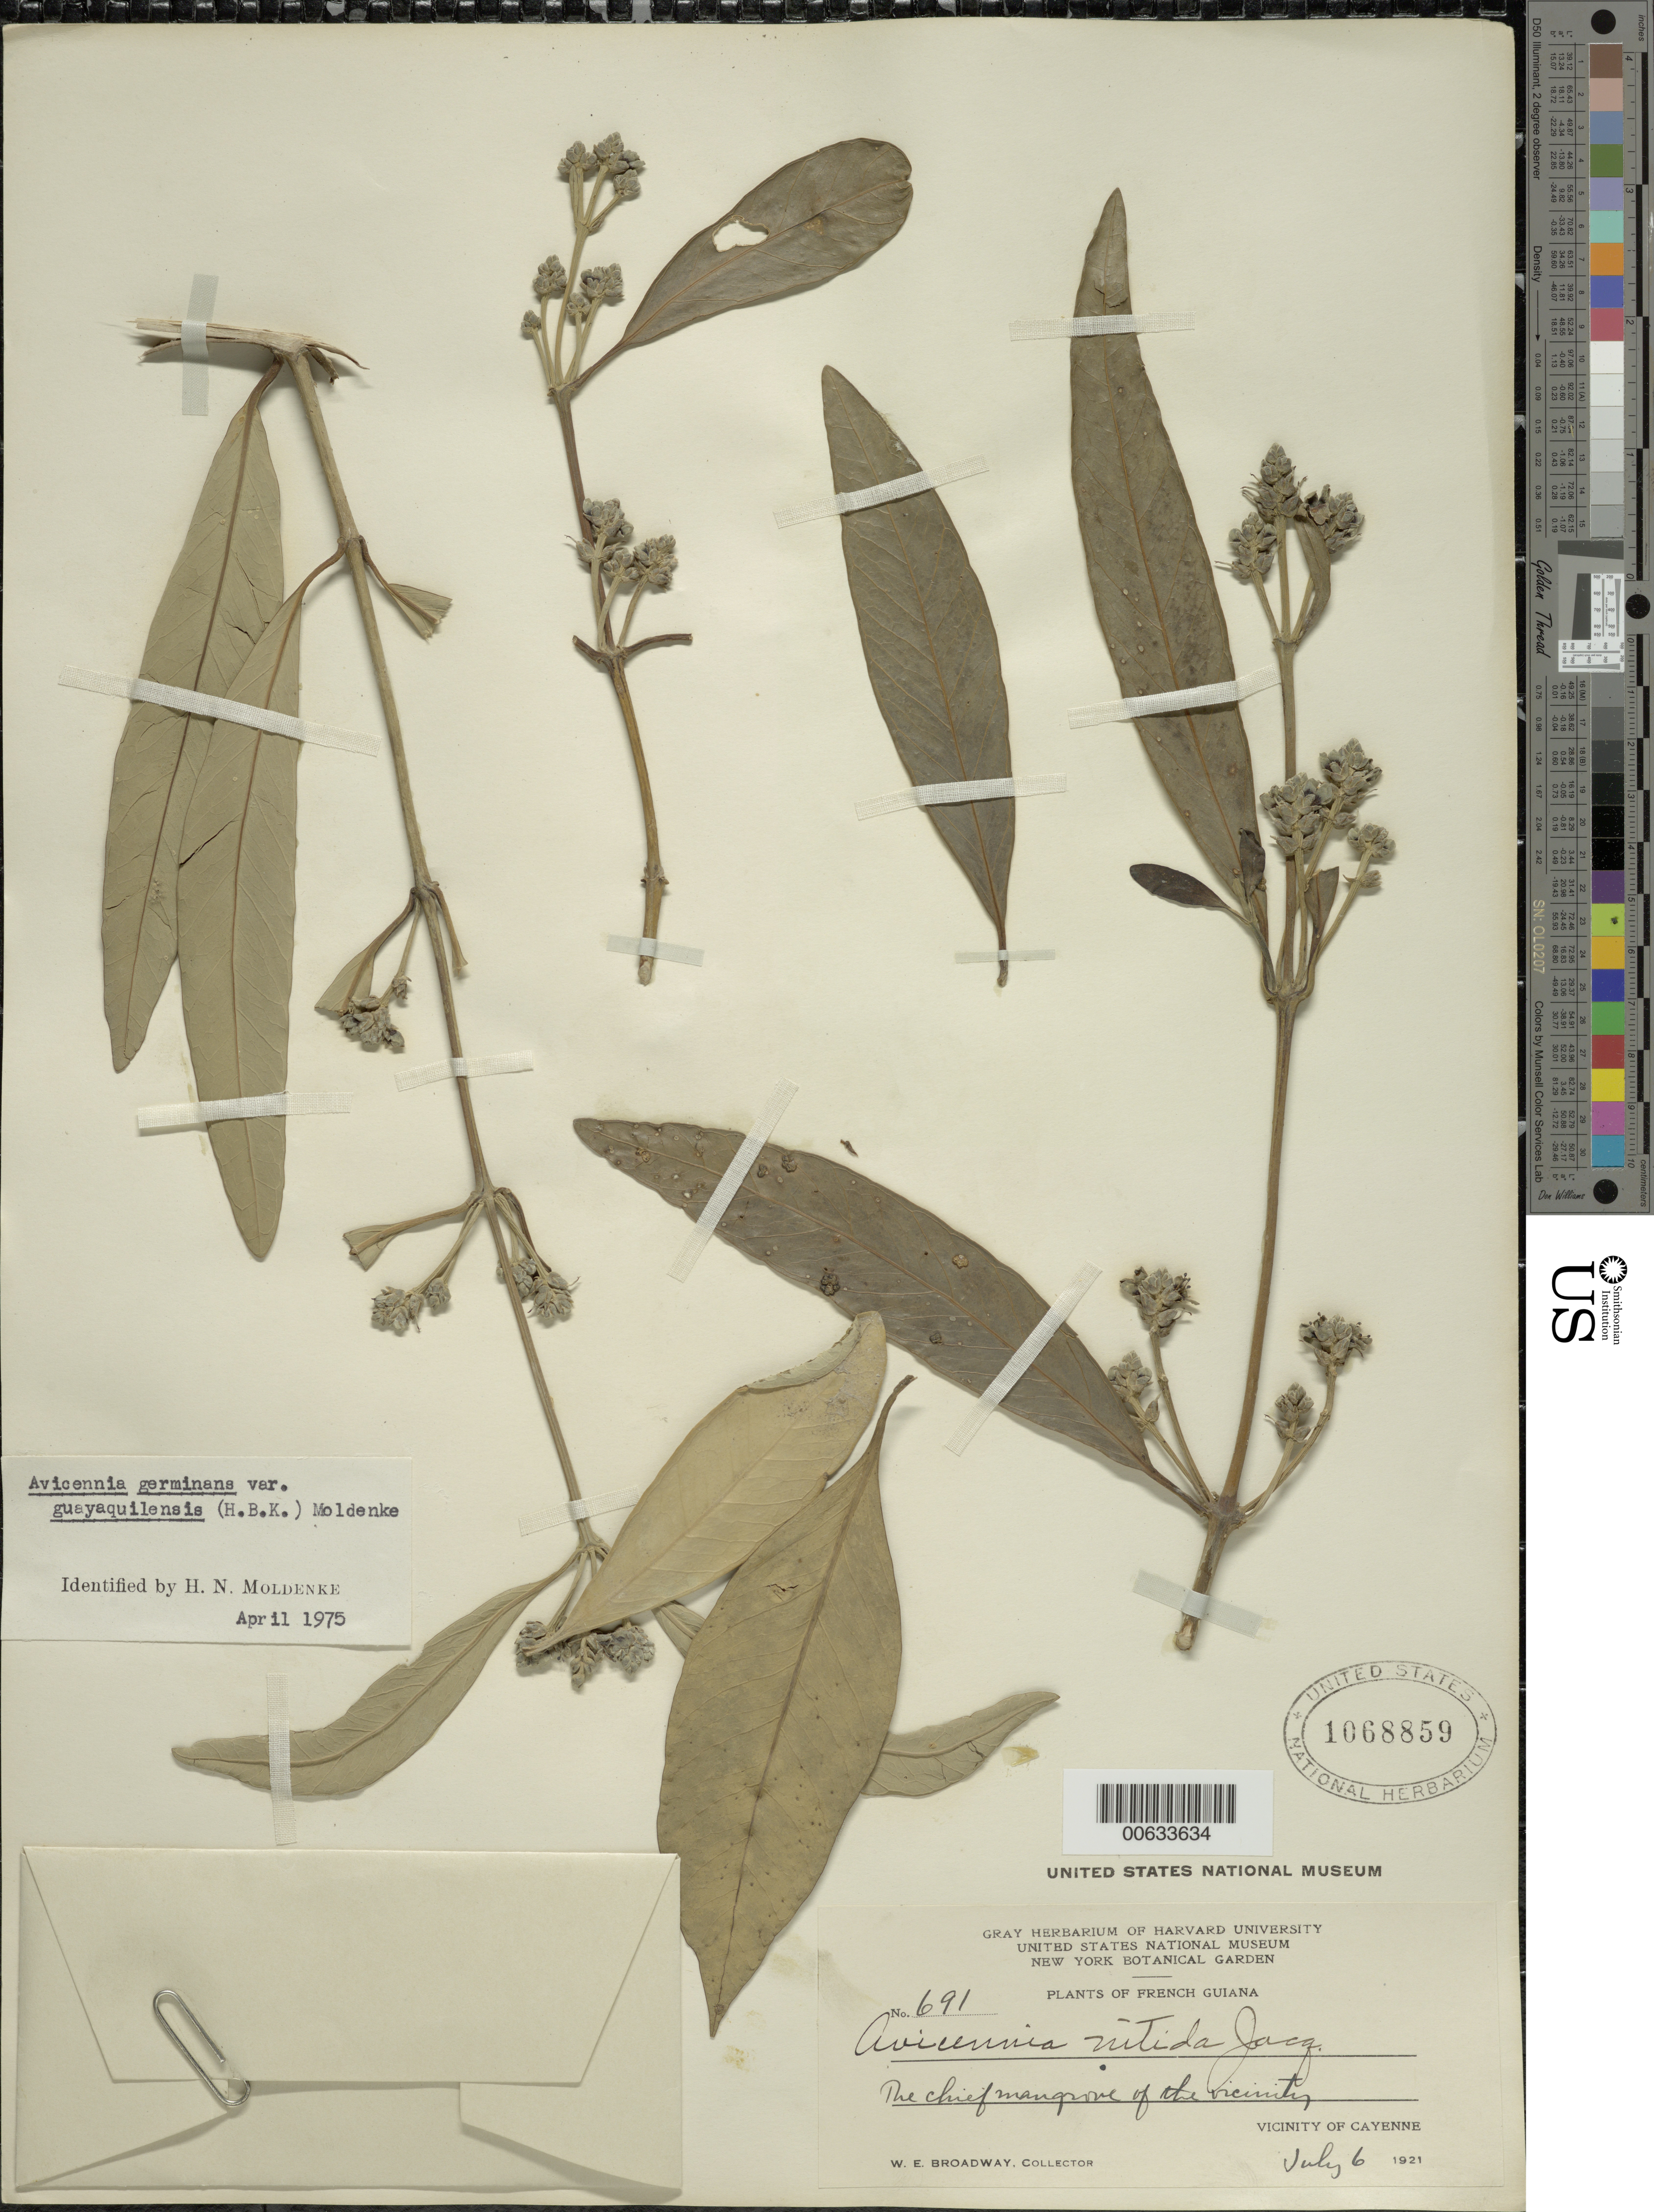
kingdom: Plantae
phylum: Tracheophyta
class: Magnoliopsida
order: Lamiales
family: Acanthaceae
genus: Avicennia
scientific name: Avicennia germinans var. guayaquilensis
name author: (L.) L.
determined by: Moldenke, H. N.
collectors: W. E. Broadway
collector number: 691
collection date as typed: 6-Jul-21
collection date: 1921-07-06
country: French Guiana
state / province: Cayenne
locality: Cayenne, vic.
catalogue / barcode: US 1068859